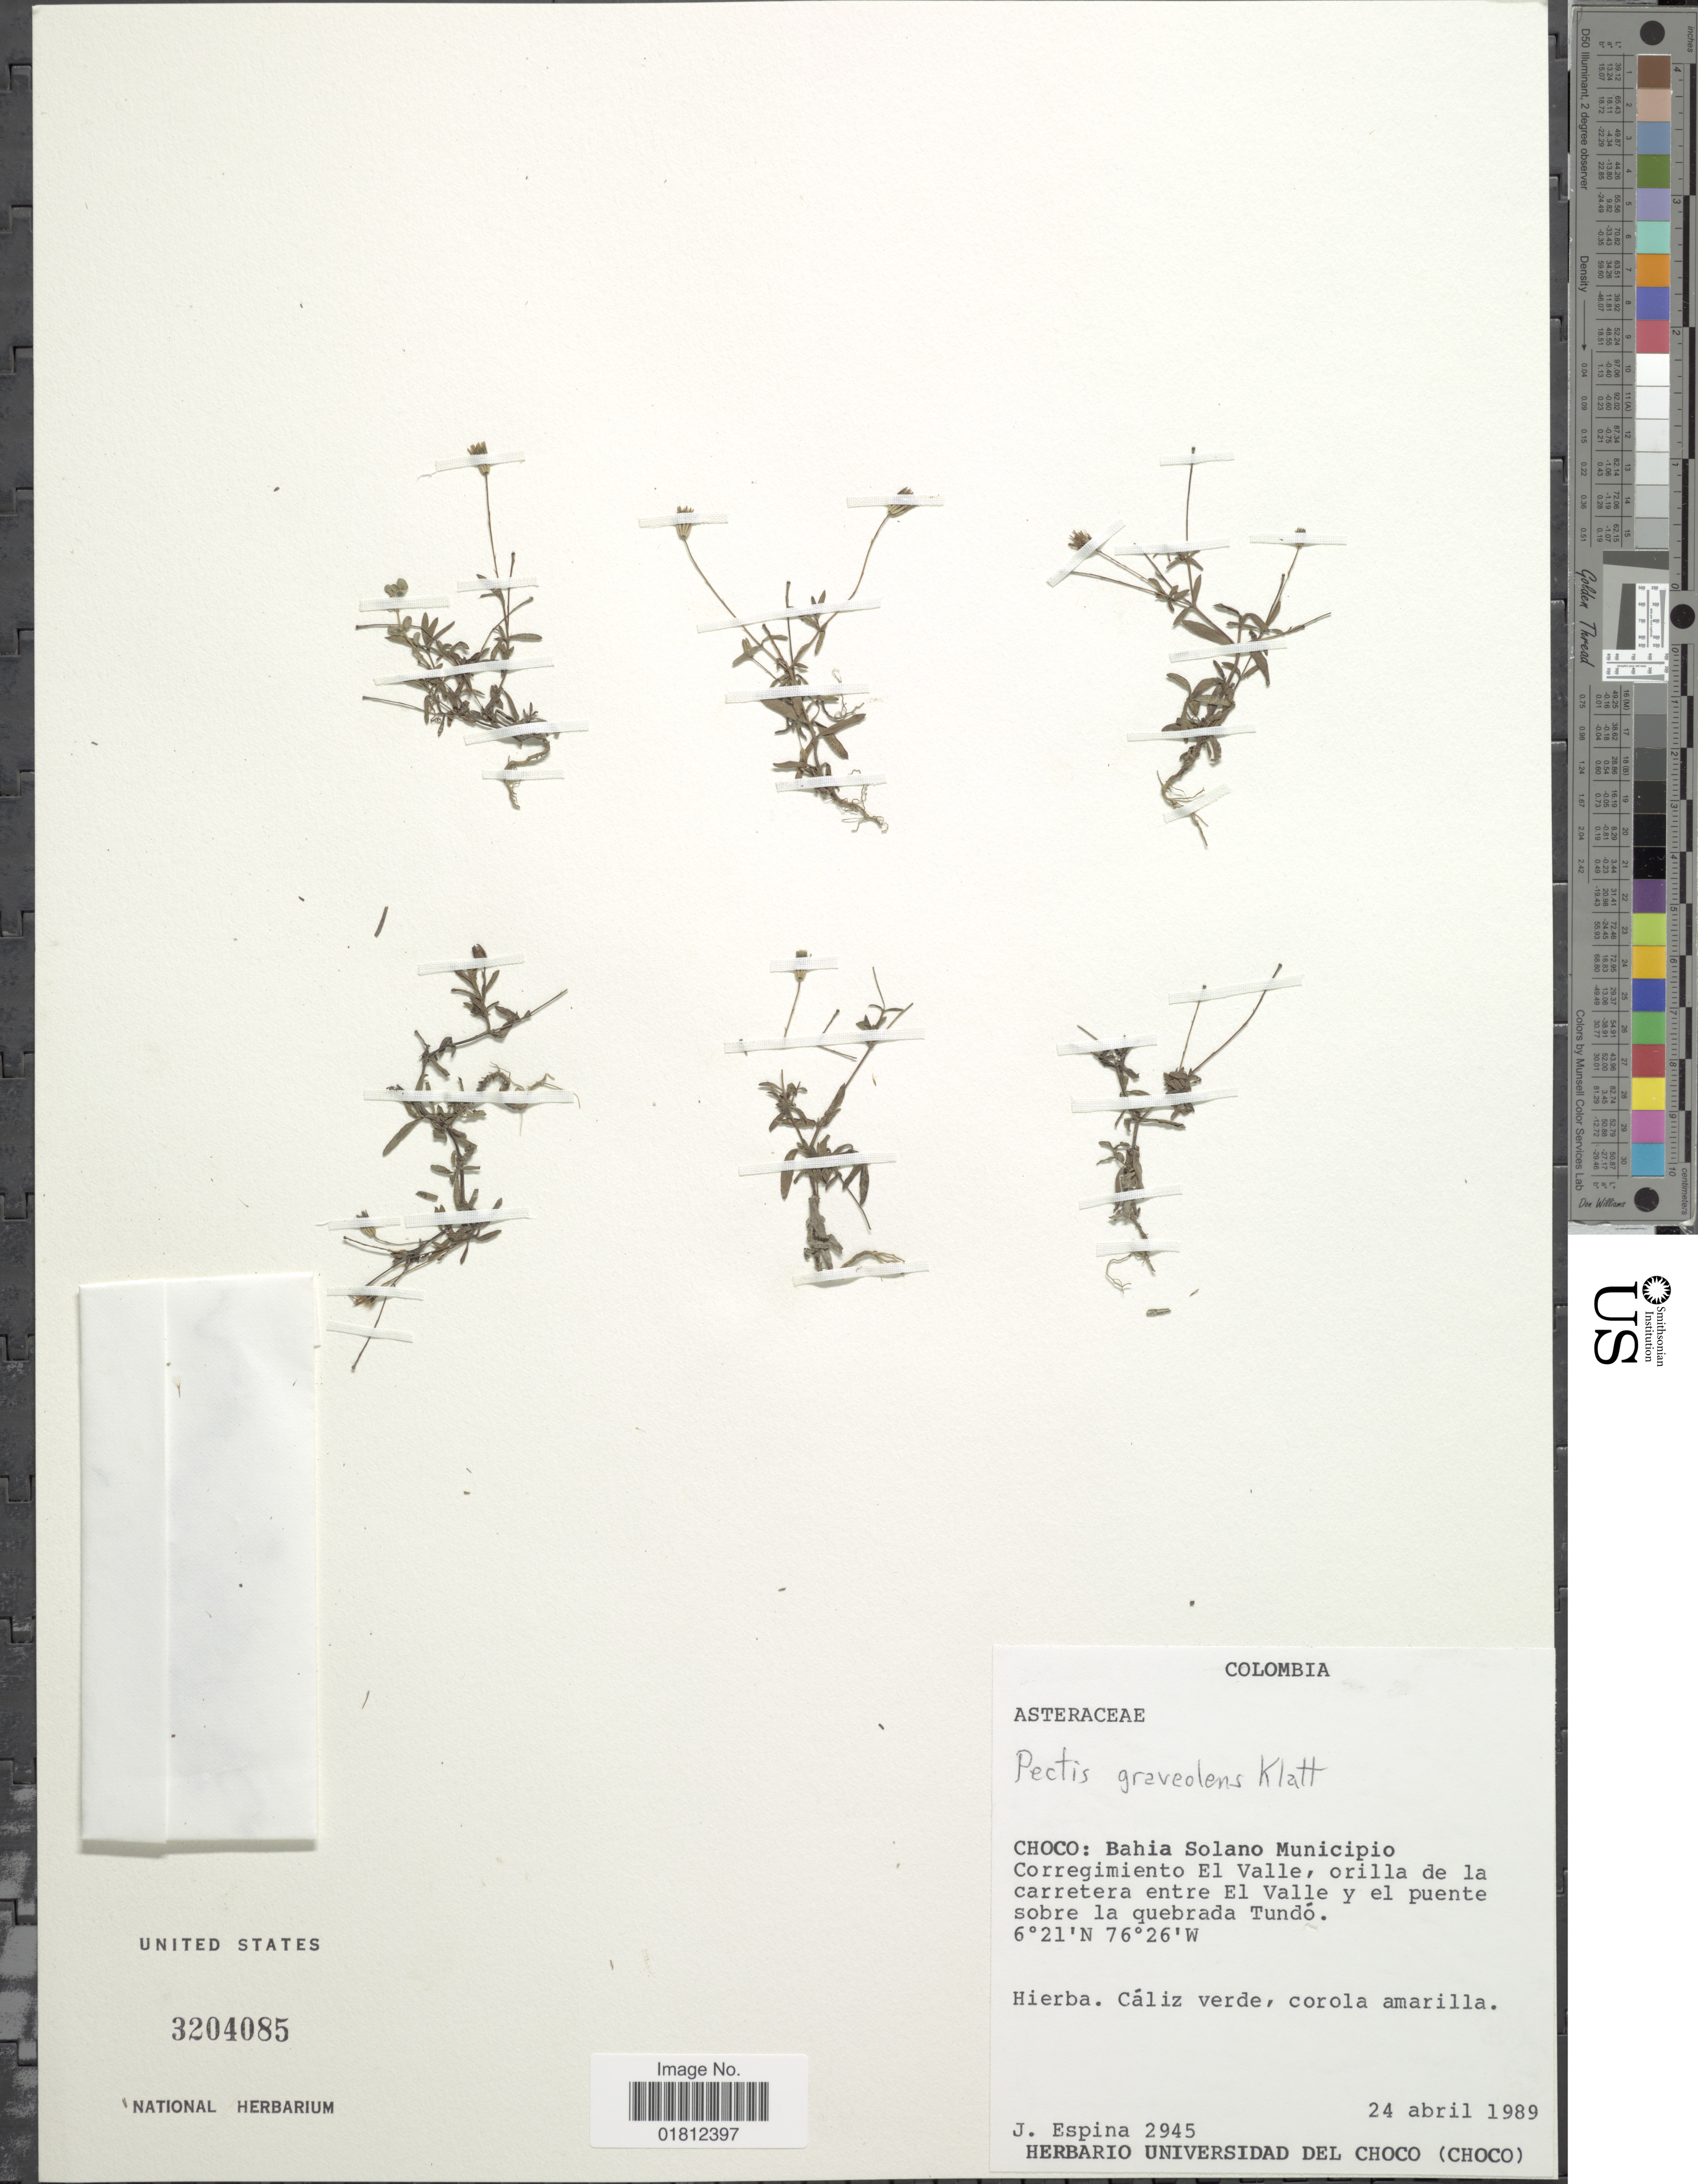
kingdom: Plantae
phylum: Tracheophyta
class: Magnoliopsida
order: Asterales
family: Asteraceae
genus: Pectis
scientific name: Pectis graveolens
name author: Klatt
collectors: J. Espina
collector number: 2945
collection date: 1989-04-24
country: Colombia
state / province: Chocó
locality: Bahia Solano Municipio, Corregimiento El Valle, orilla de la carretera entre El Valle y el puente sobre la quebrada Tundó, Cáliz verde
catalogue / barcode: US 3204085